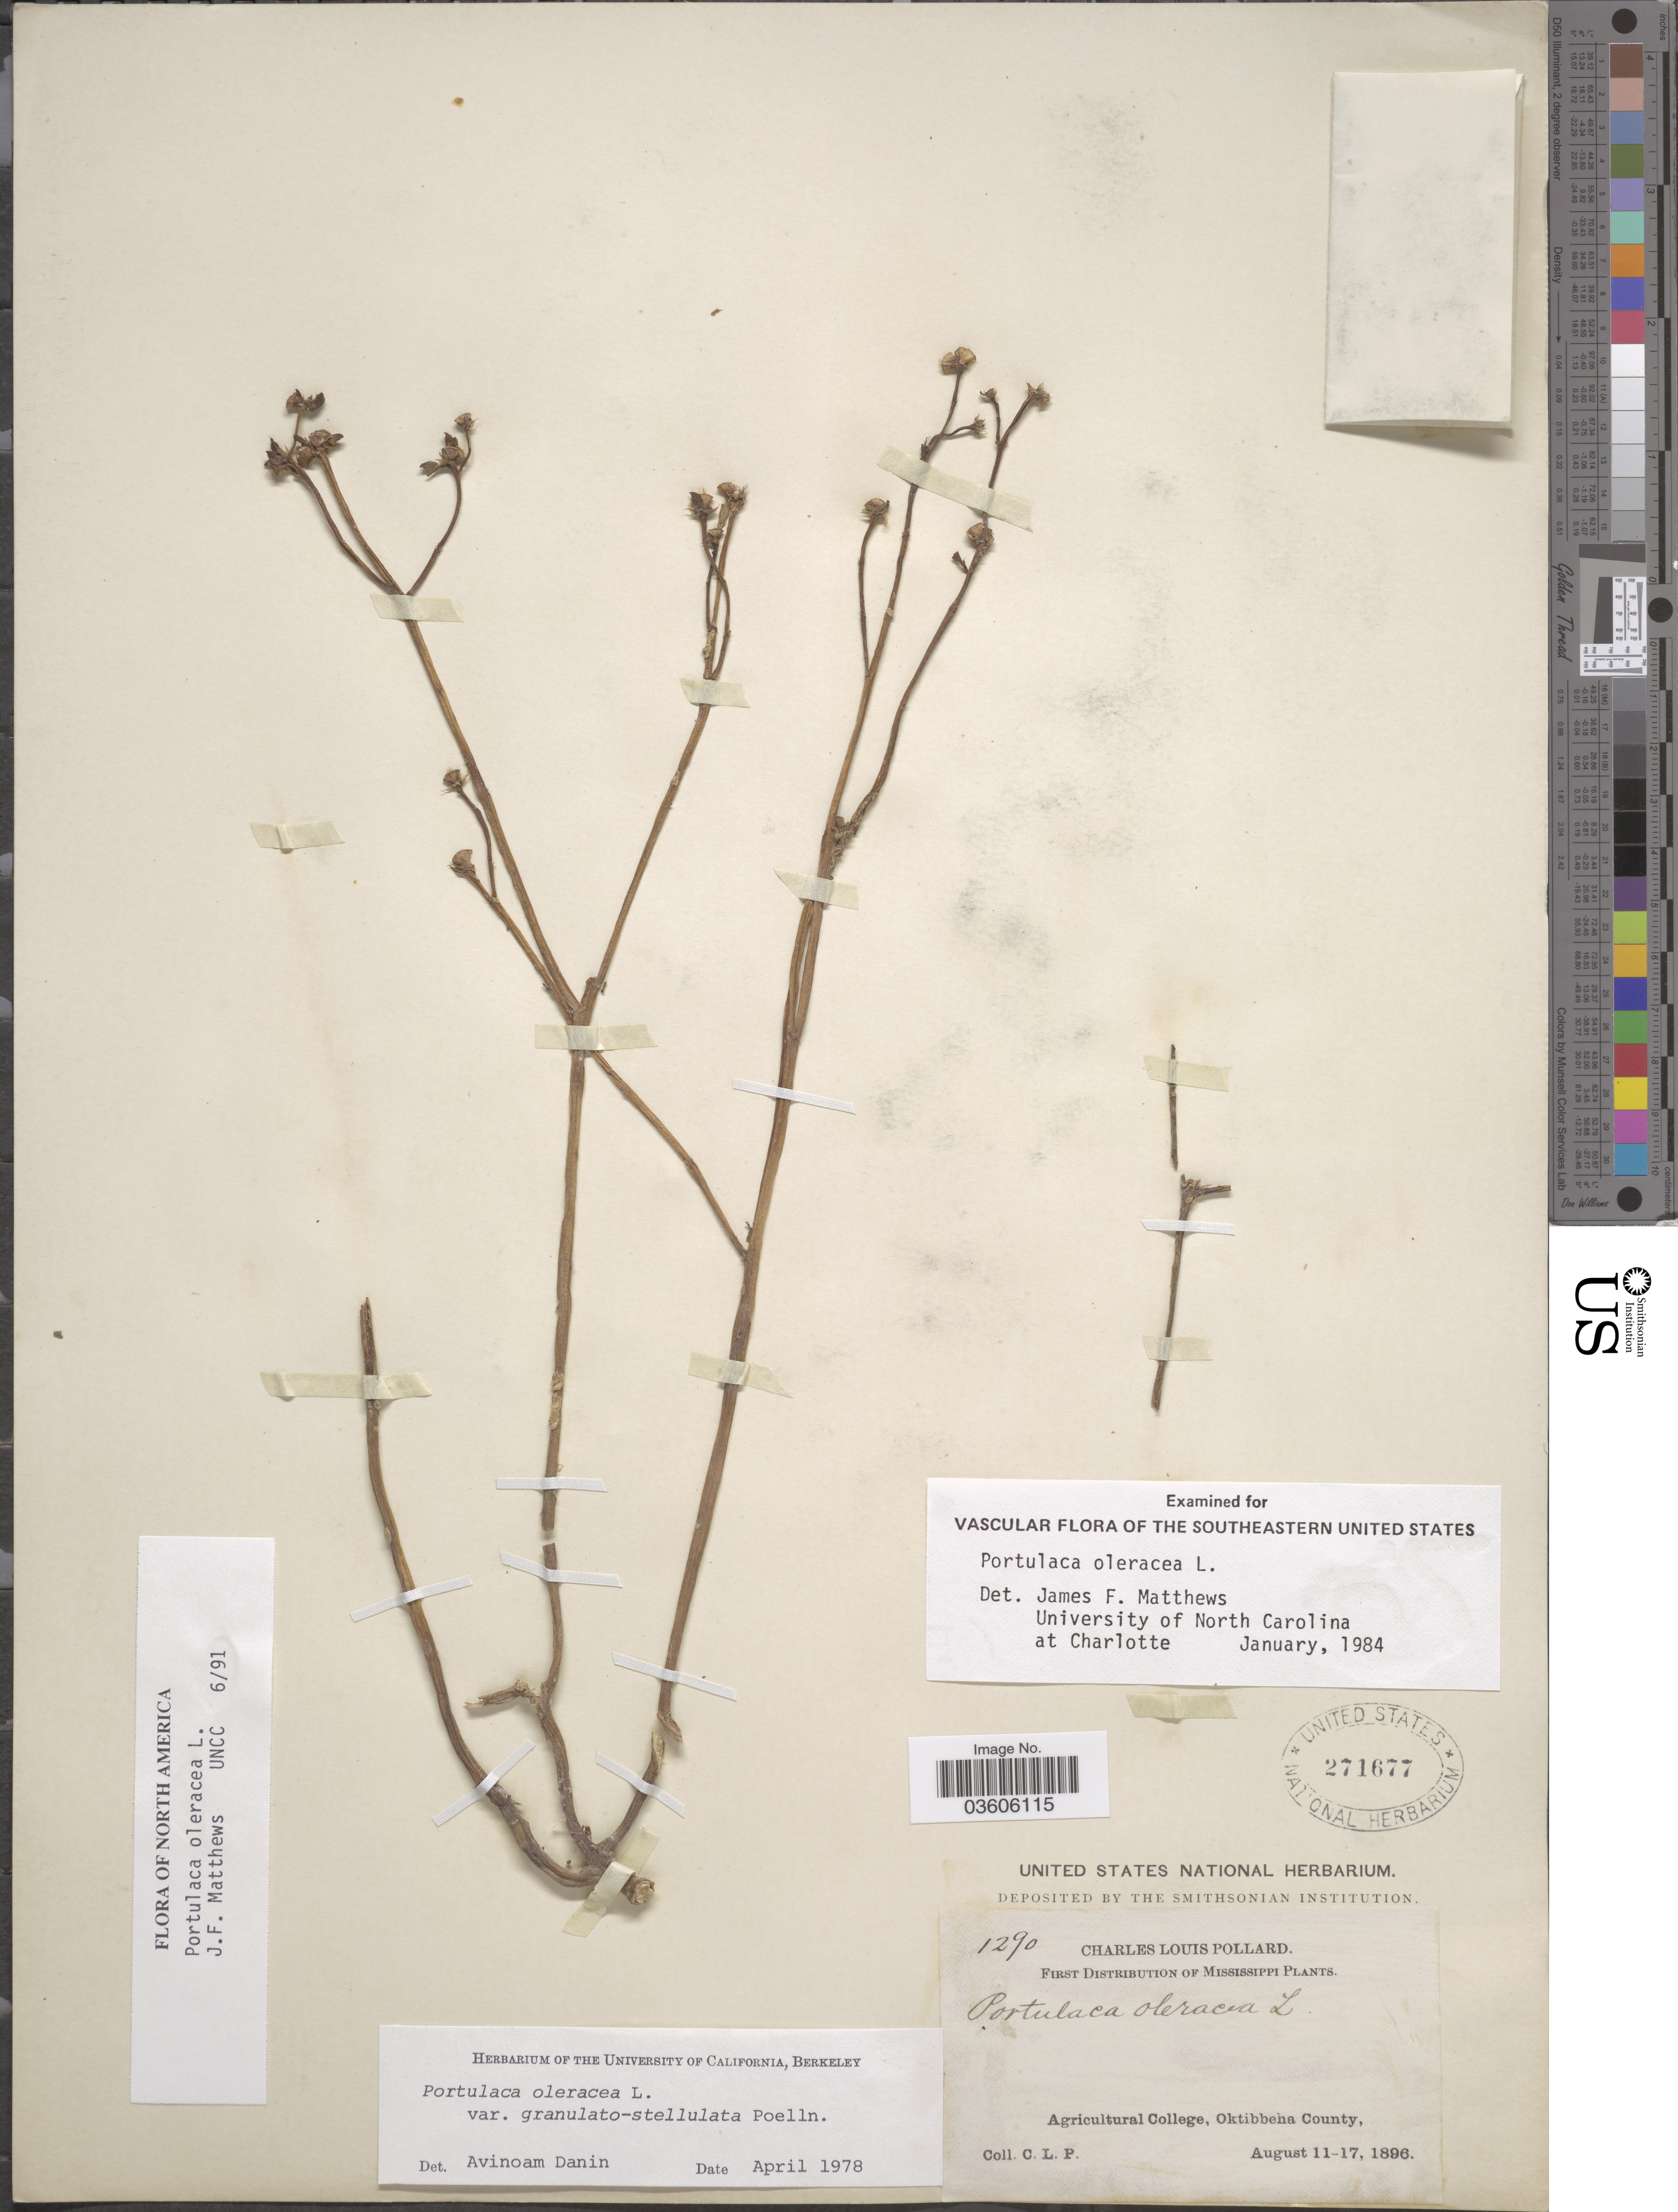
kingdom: Plantae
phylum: Tracheophyta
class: Magnoliopsida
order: Caryophyllales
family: Portulacaceae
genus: Portulaca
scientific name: Portulaca oleracea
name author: L.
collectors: C. L. Pollard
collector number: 1290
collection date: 1896-08-11/1896-08-17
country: United States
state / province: Mississippi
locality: Agricultural College, Oktibbeha County.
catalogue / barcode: US 271677